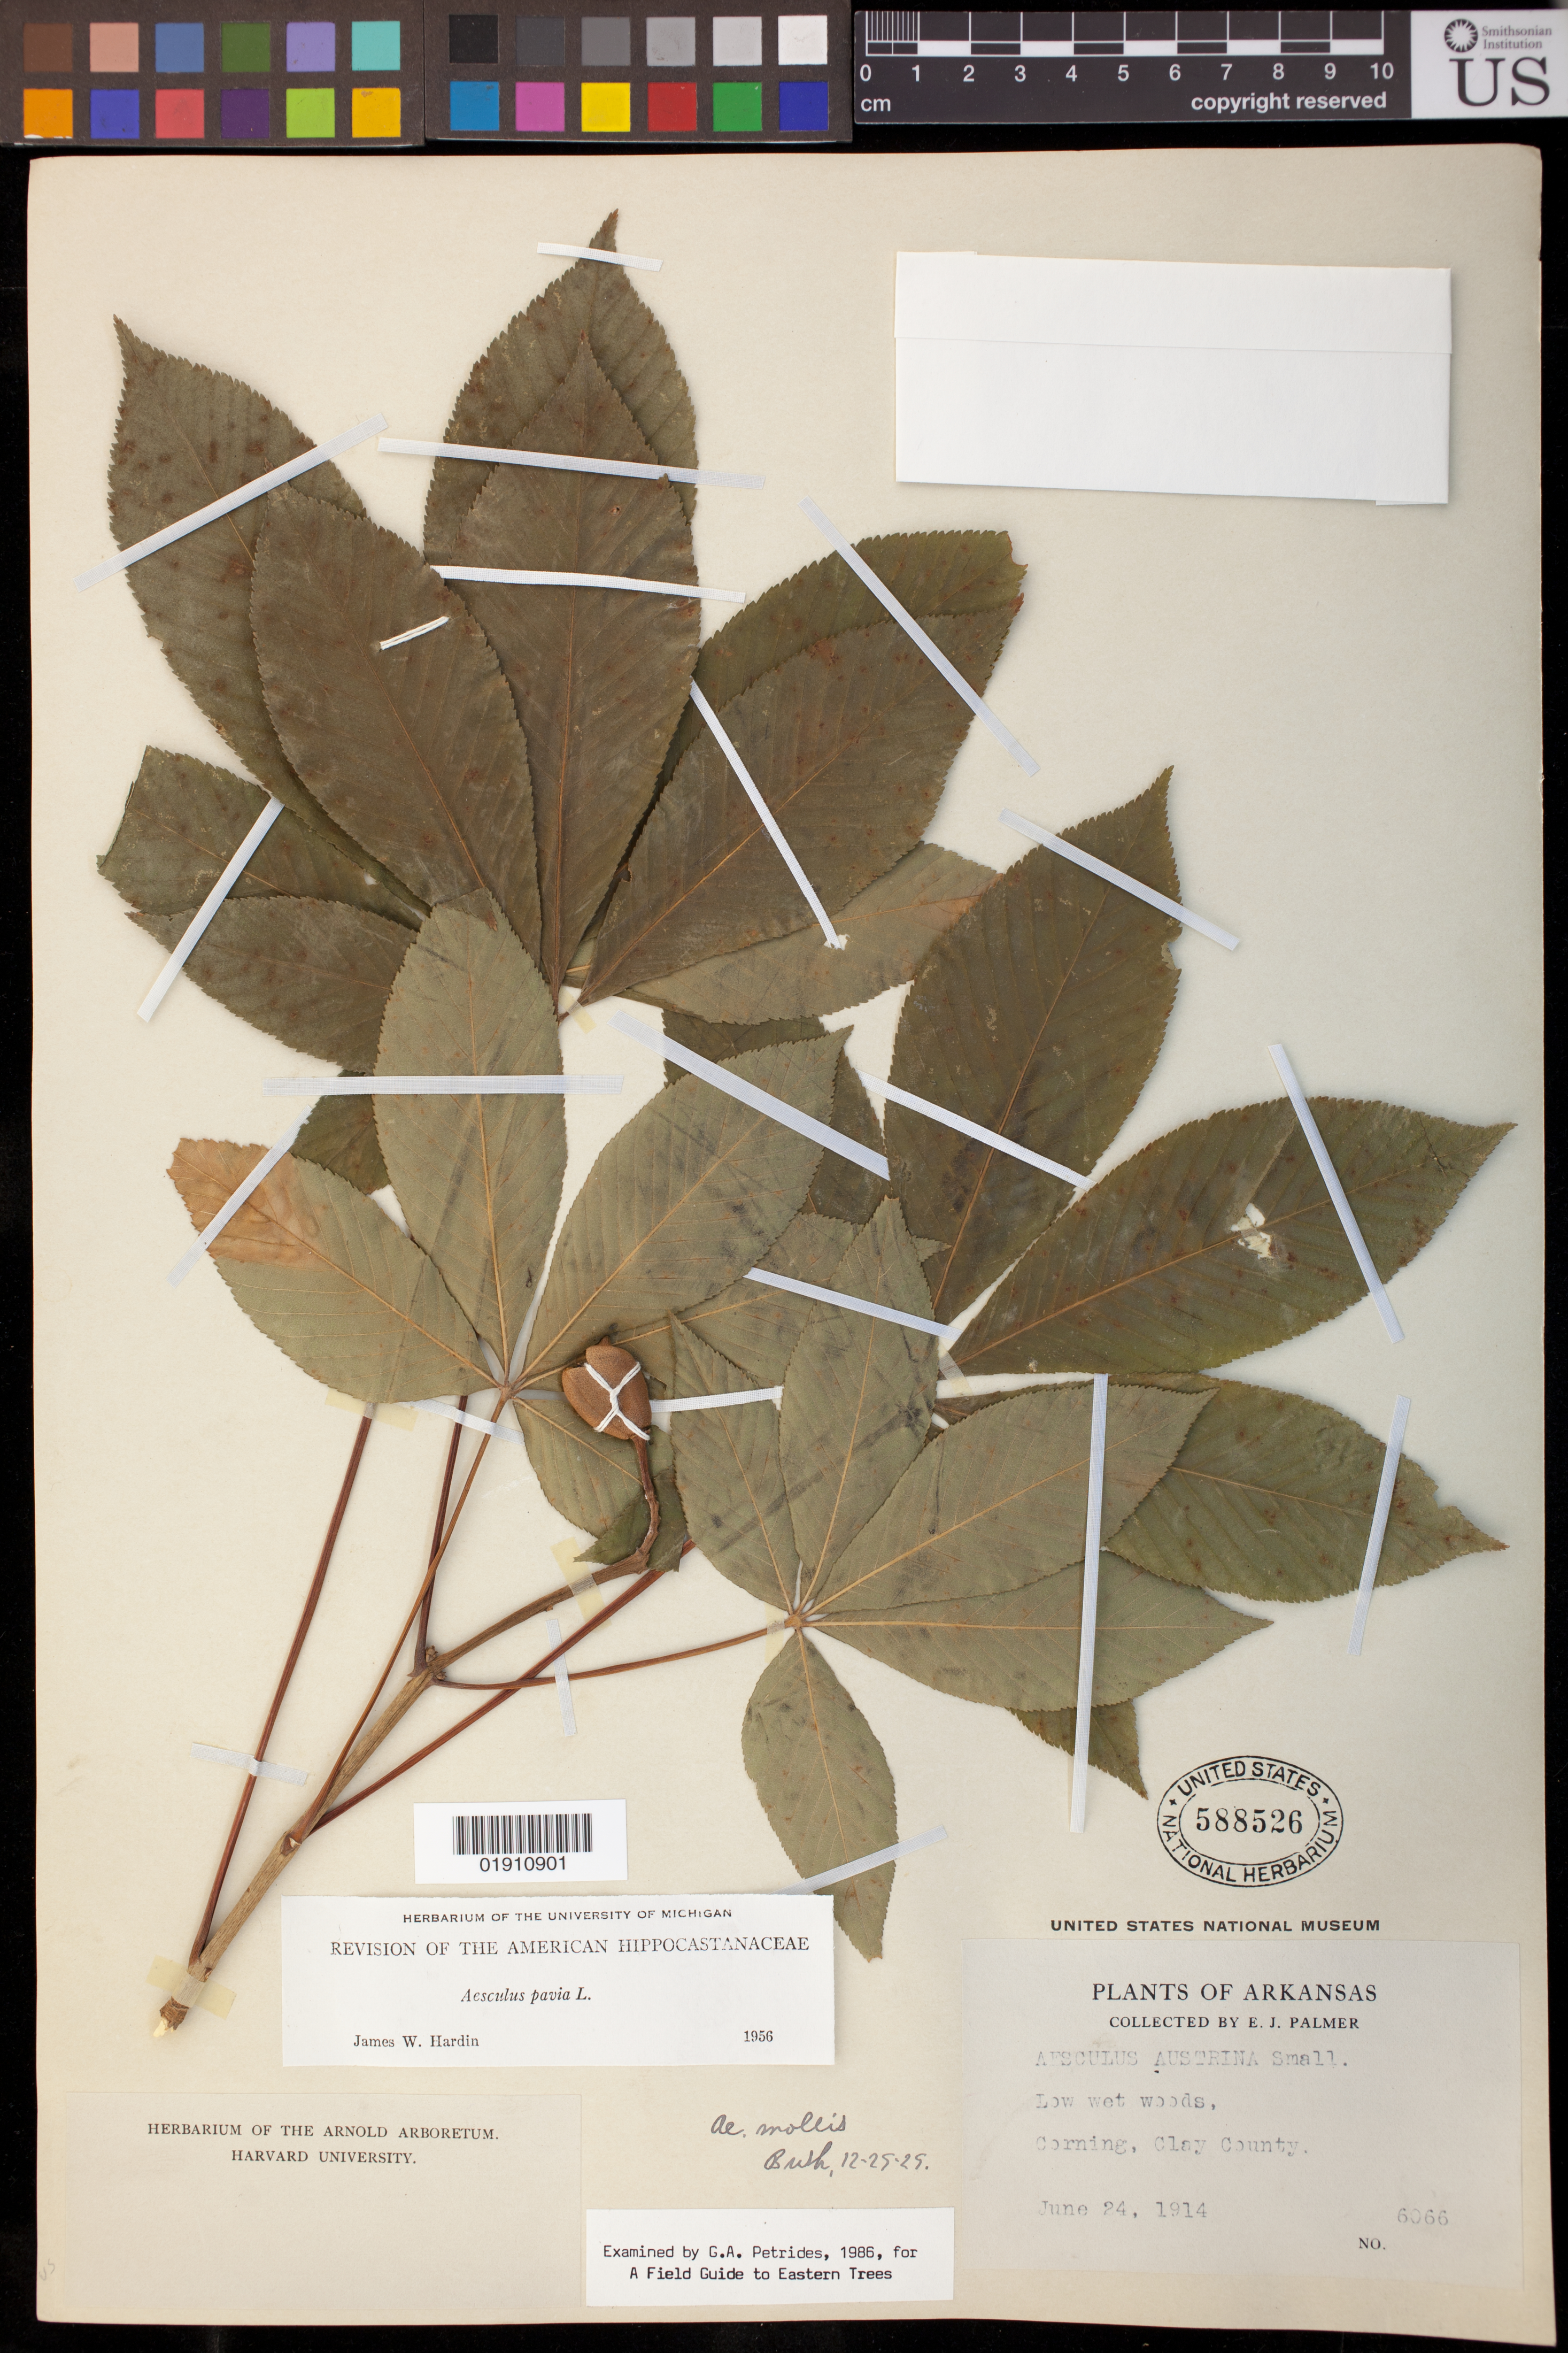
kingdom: Plantae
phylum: Tracheophyta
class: Magnoliopsida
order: Sapindales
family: Sapindaceae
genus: Aesculus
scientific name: Aesculus pavia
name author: L.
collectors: E. J. Palmer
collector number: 6066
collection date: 1914-06-24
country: United States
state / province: Arkansas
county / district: Clay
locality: Corning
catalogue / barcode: US 588526